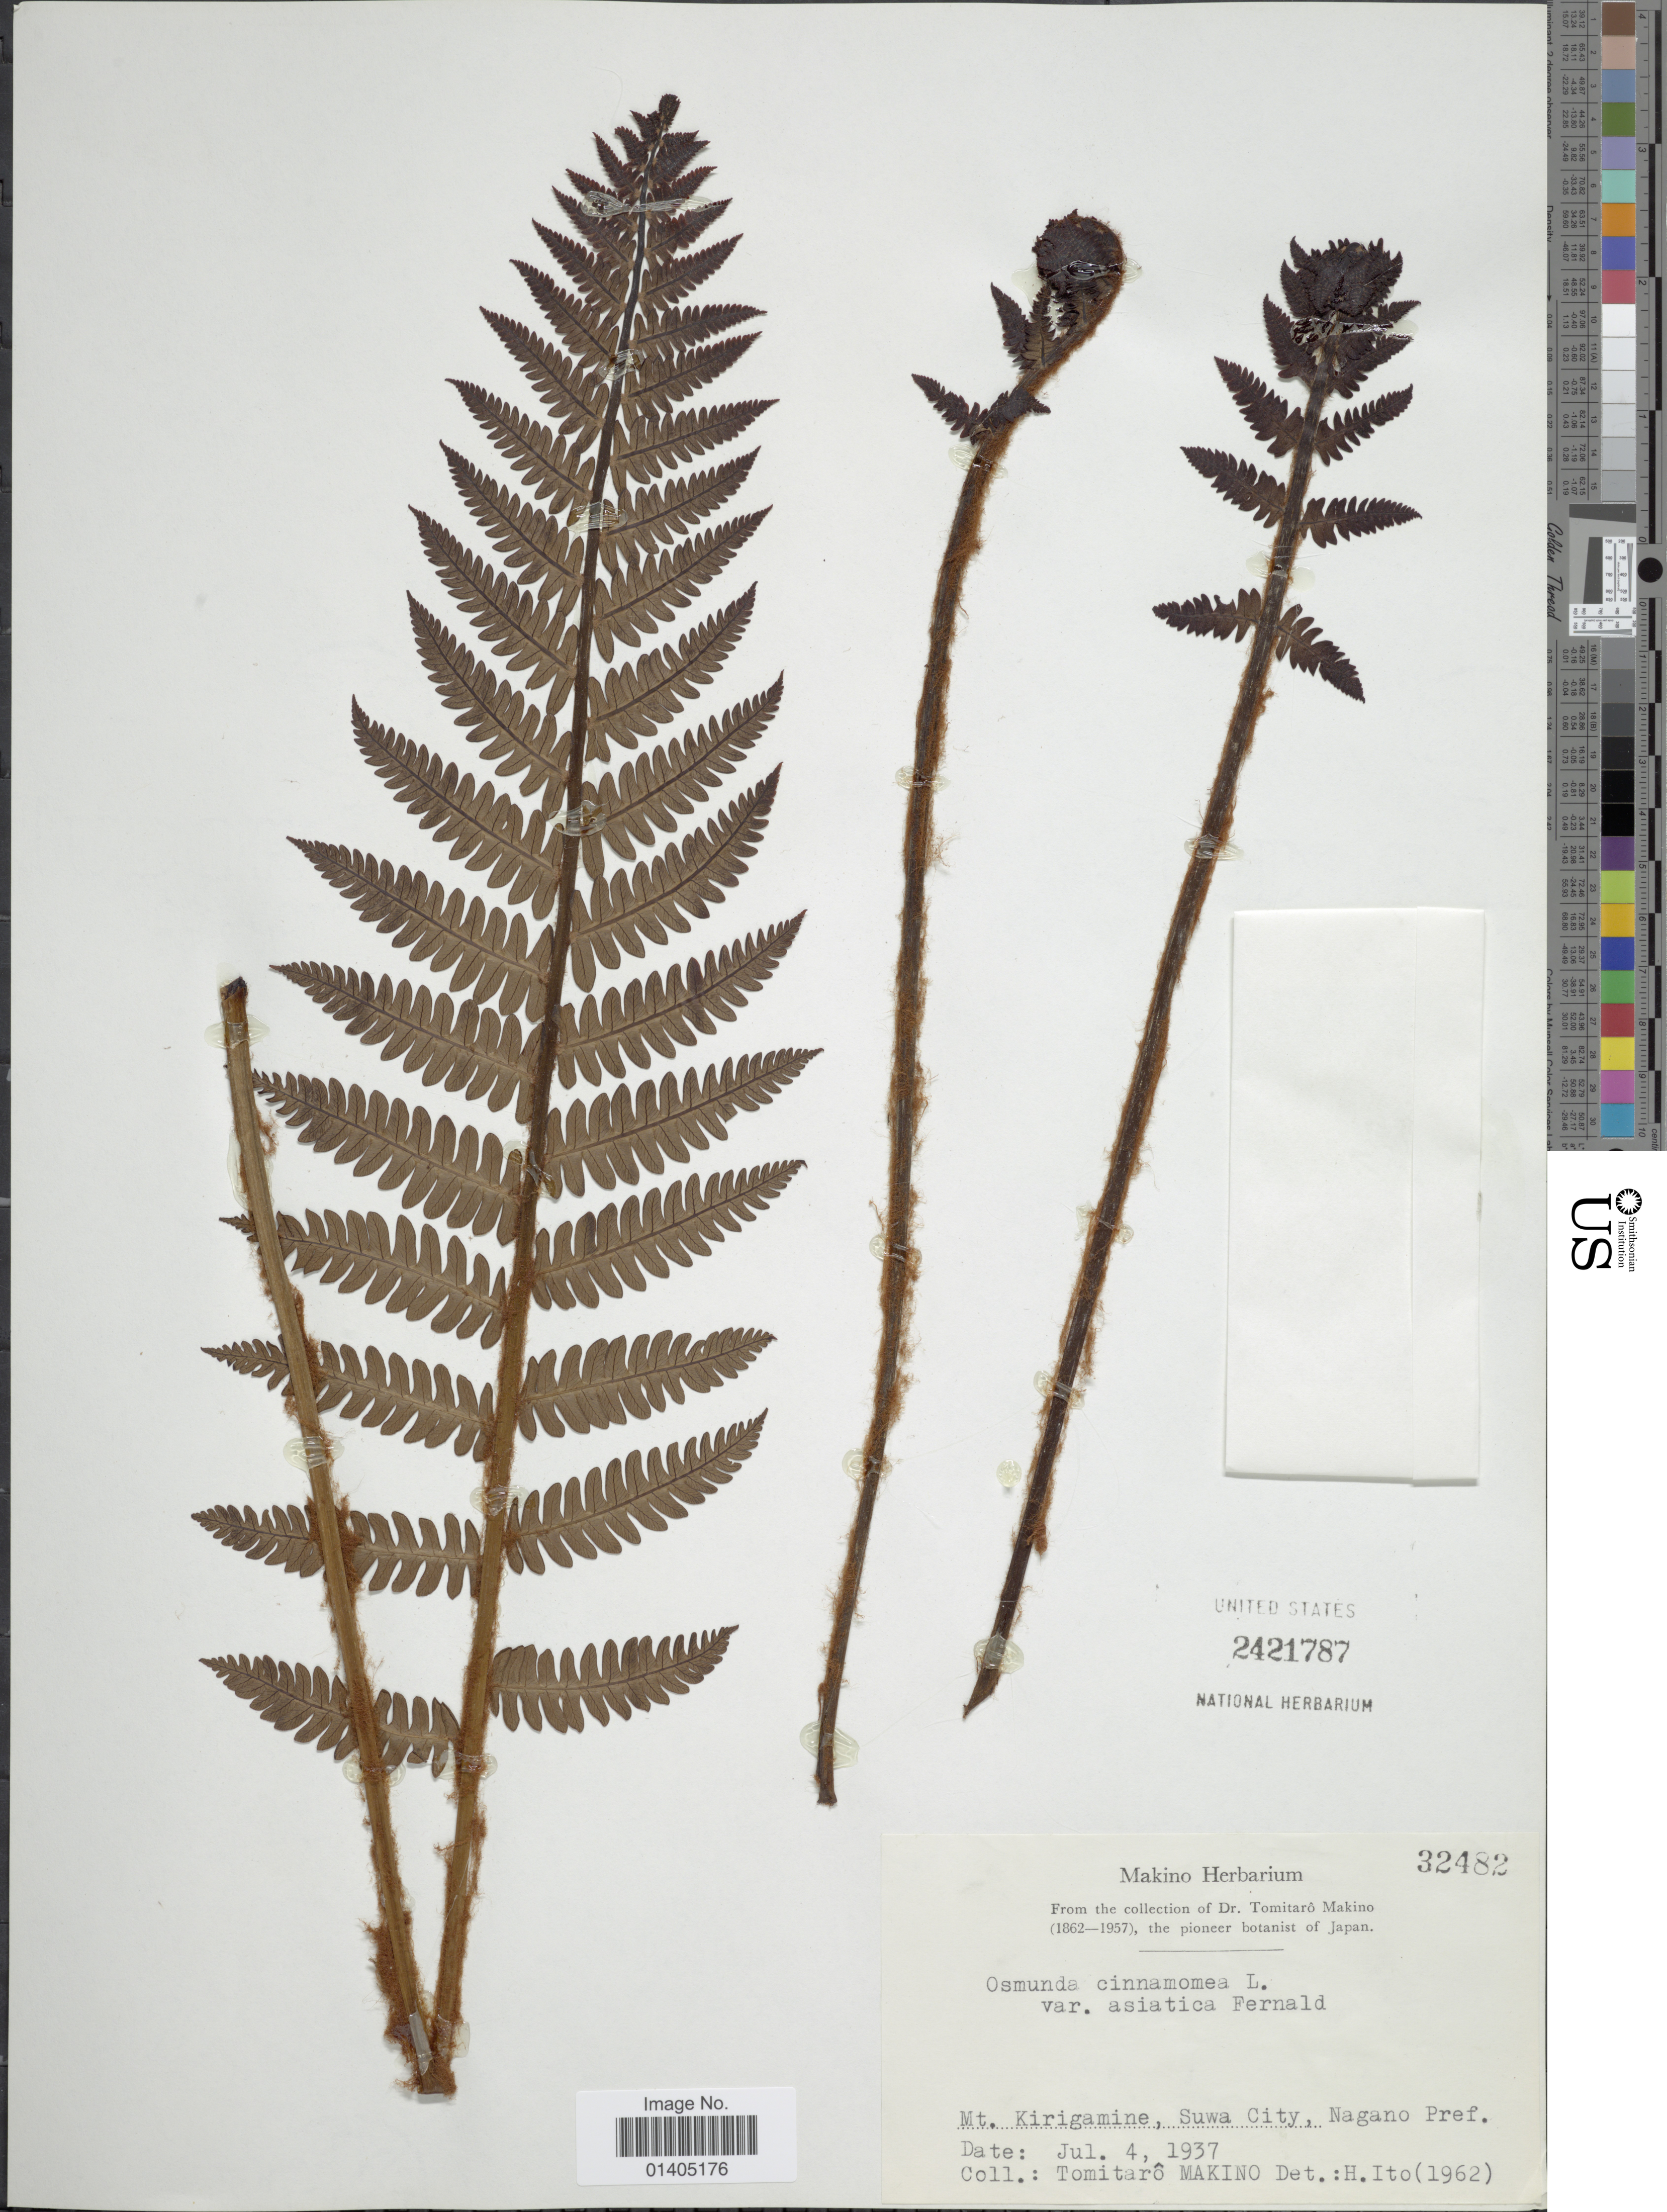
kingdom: Plantae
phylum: Tracheophyta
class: Polypodiopsida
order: Osmundales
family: Osmundaceae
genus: Osmundastrum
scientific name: Osmundastrum cinnamomeum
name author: (L.) C. Presl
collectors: T. Makino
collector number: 32482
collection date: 1937-07-04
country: Japan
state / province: Nagano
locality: Mt Kirigamine, Suwa City, Nagano Pref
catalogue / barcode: US 2421787